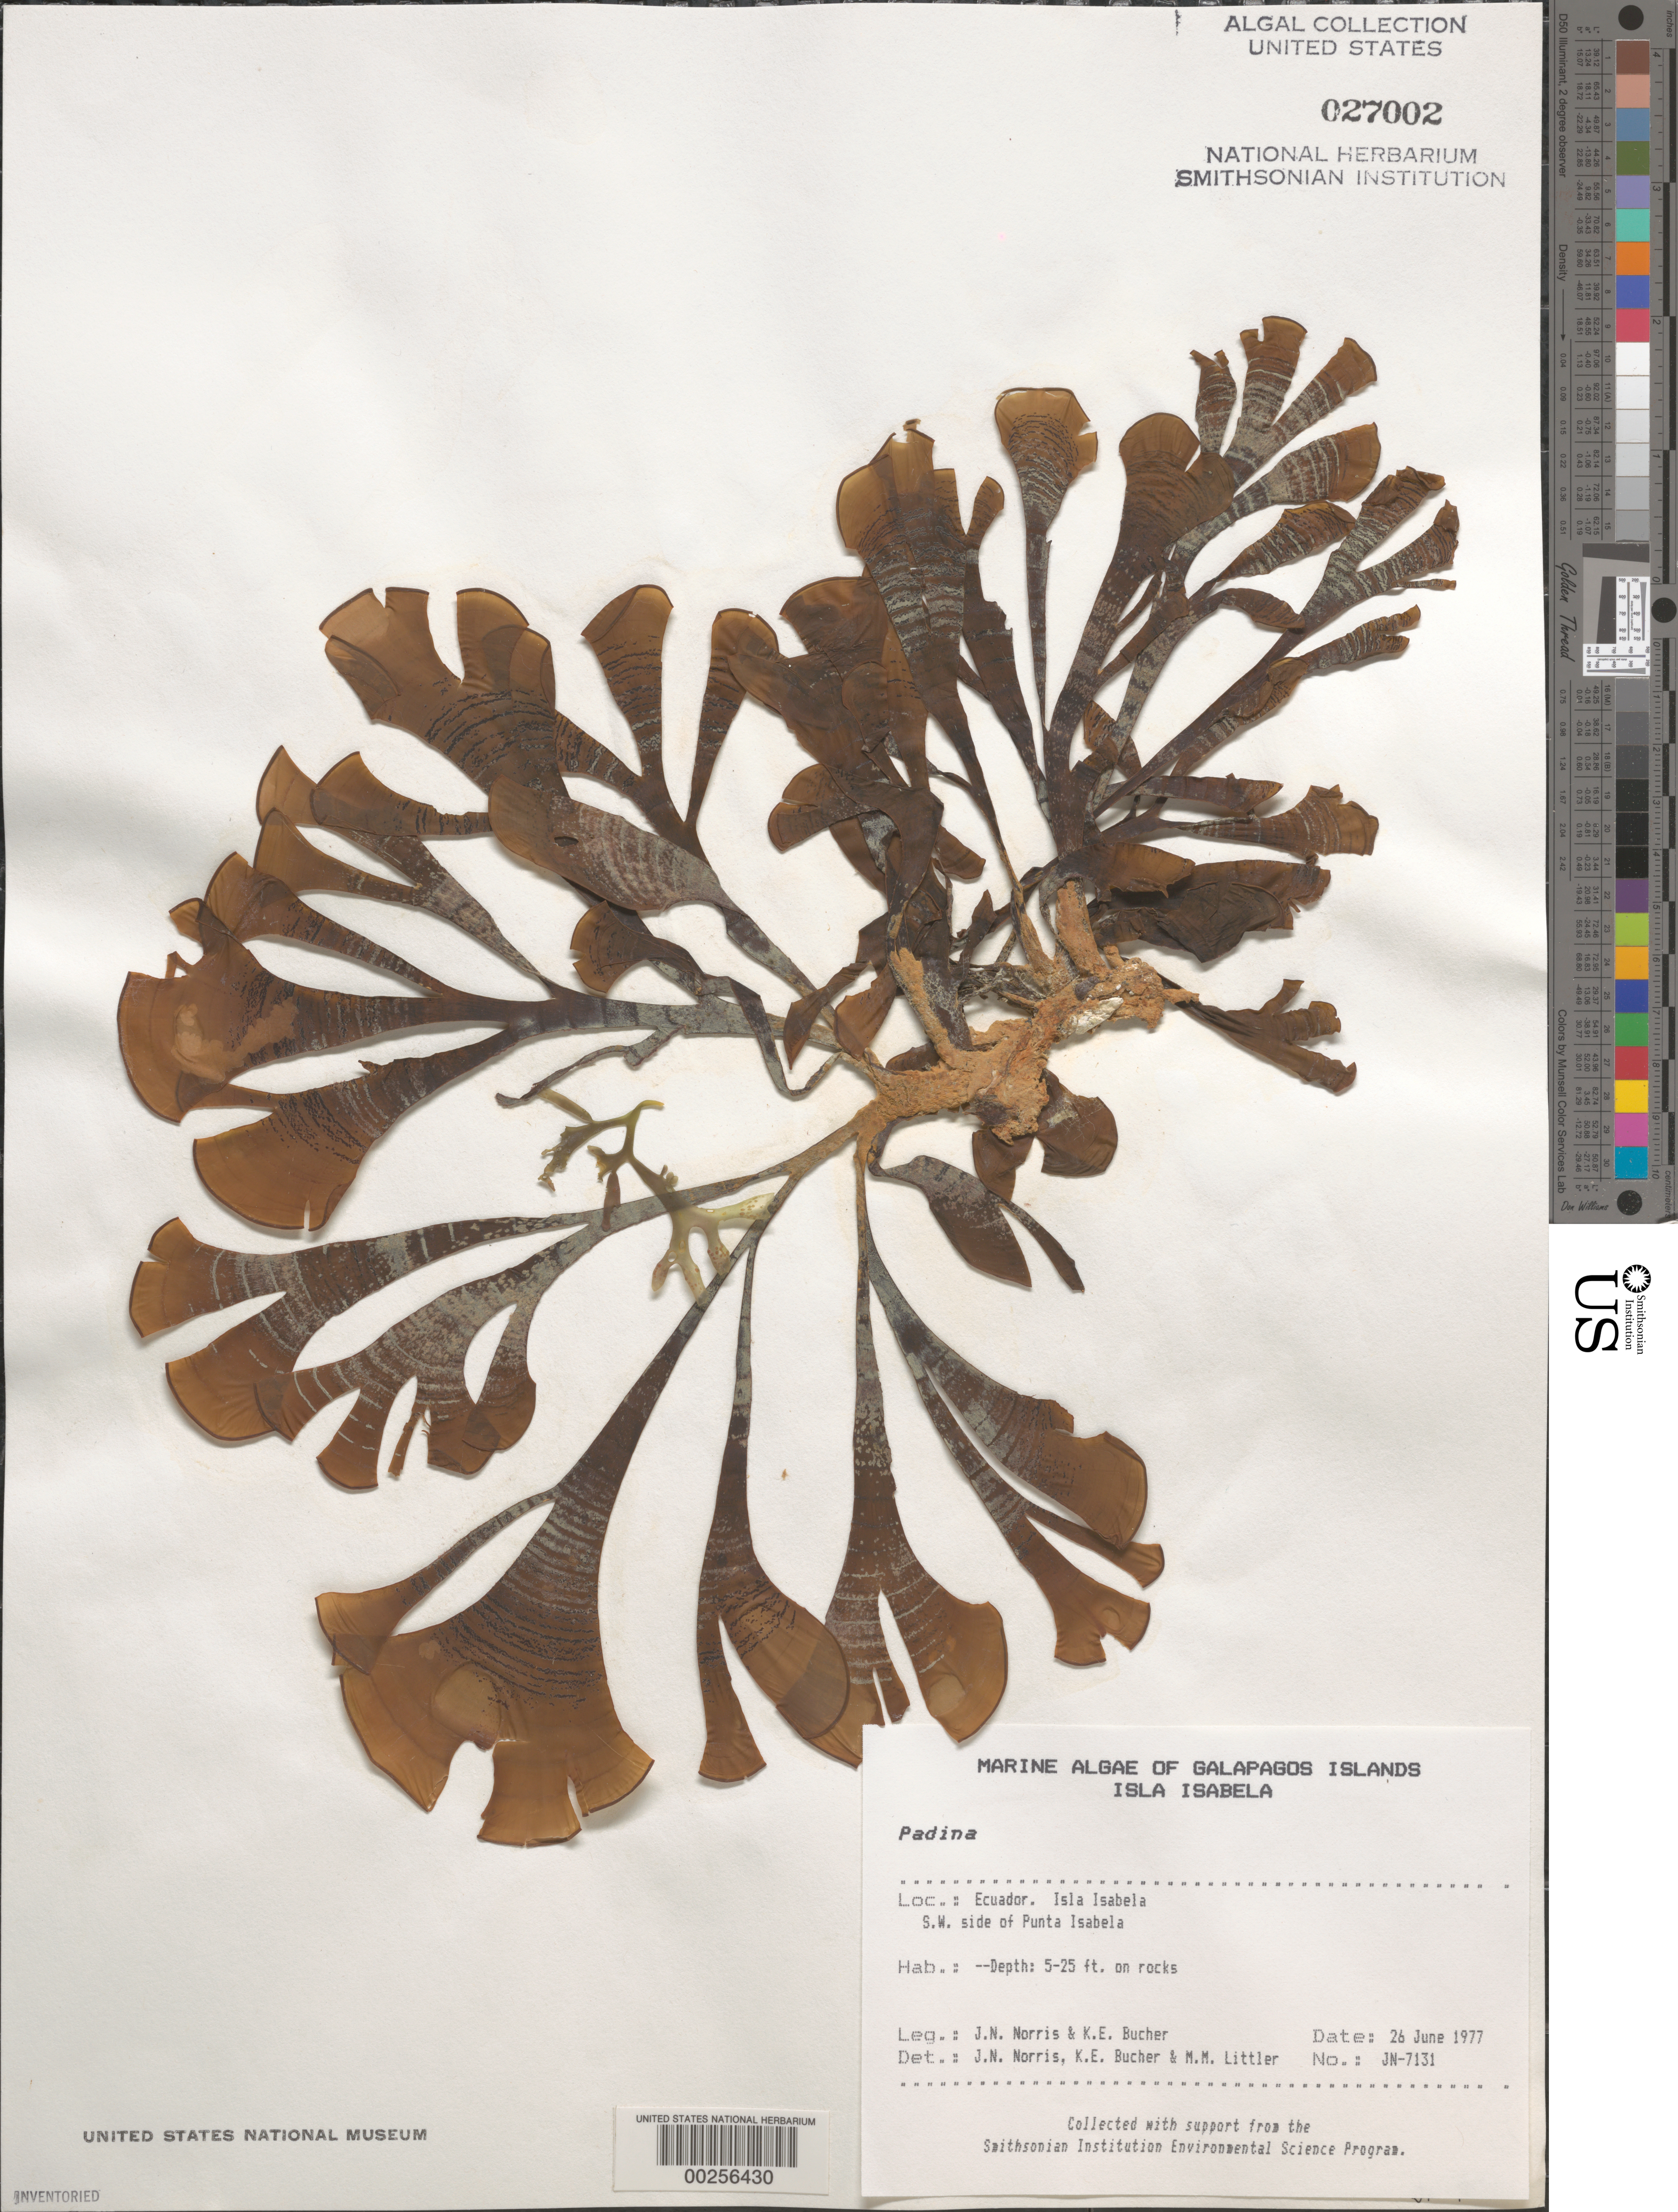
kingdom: Chromista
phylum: Ochrophyta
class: Phaeophyceae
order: Dictyotales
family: Dictyotaceae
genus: Padina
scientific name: Padina sp.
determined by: Norris, James N.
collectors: J. N. Norris & K. E. Bucher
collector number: JN-7131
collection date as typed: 26 Jun 1977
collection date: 1977-06-26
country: Ecuador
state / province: Colón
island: Isabela [Albemarle]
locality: Punta Albemarle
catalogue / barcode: US 27002